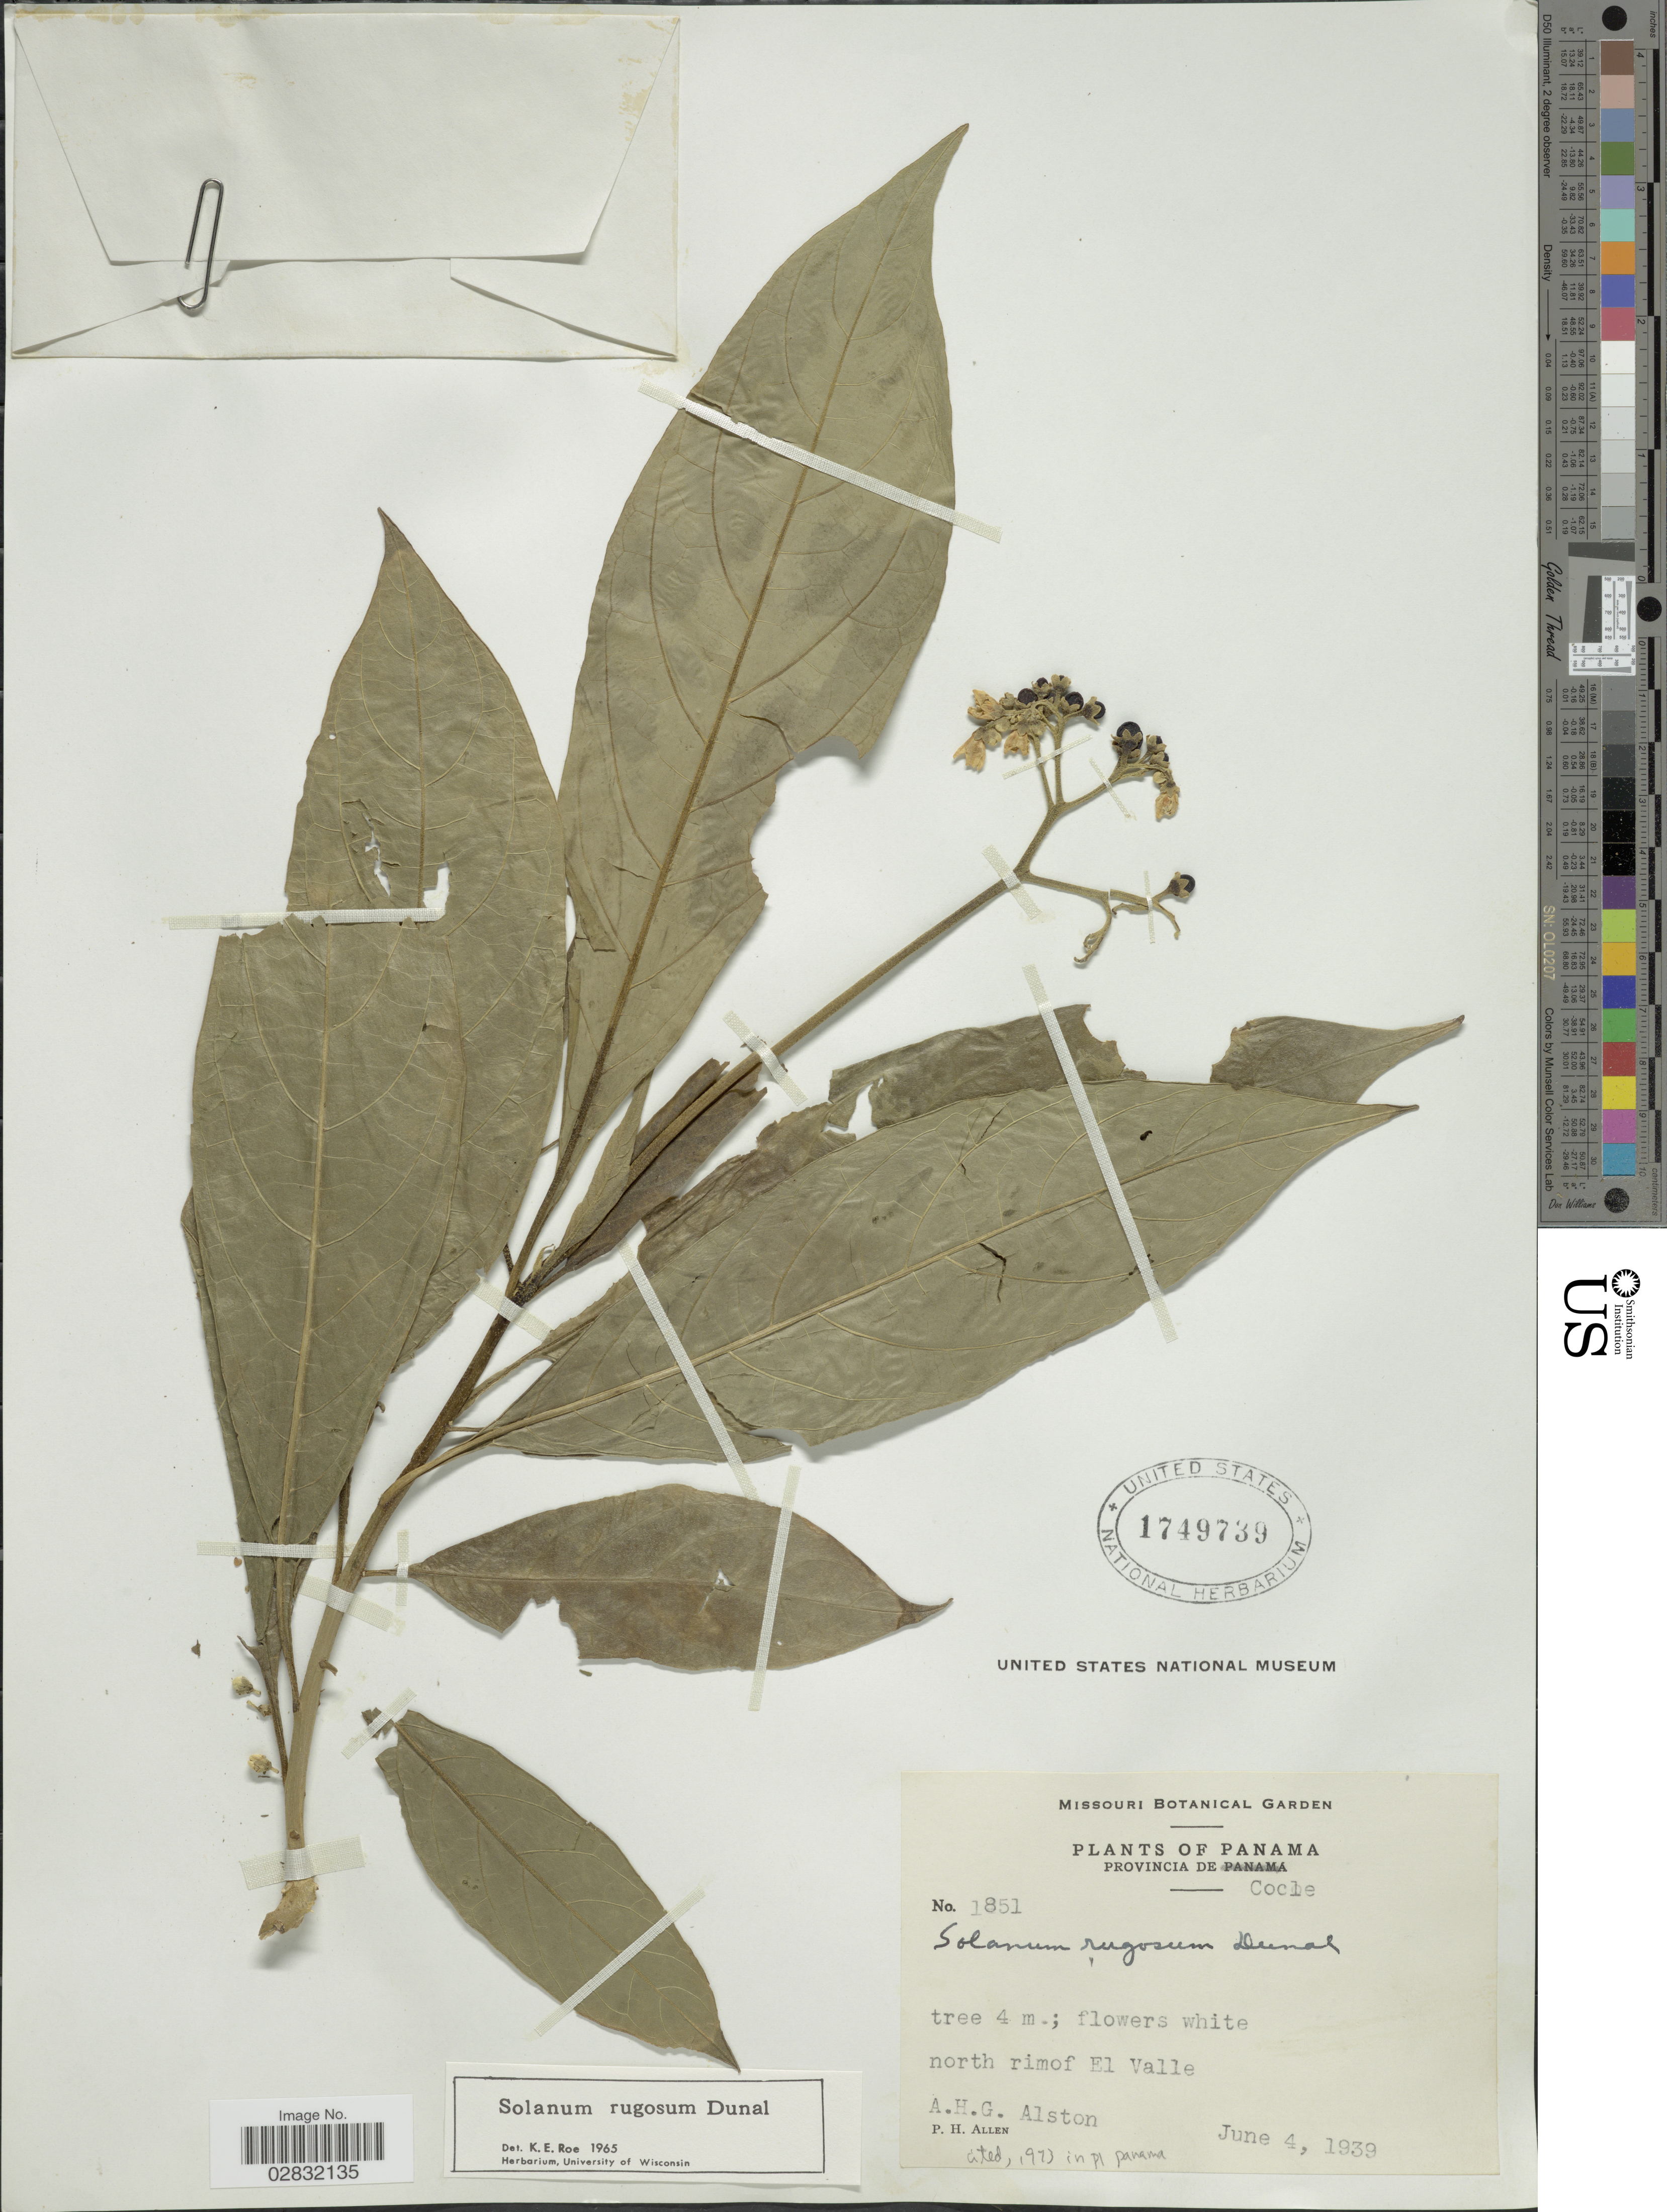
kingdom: Plantae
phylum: Tracheophyta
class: Magnoliopsida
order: Solanales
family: Solanaceae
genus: Solanum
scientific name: Solanum rugosum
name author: Dunal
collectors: P. H. Allen & A. H. Alston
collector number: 1851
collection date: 1939-06-04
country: Panama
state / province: Coclé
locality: Provincia De Cocle, north rimof El Valle.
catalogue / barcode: US 1749739